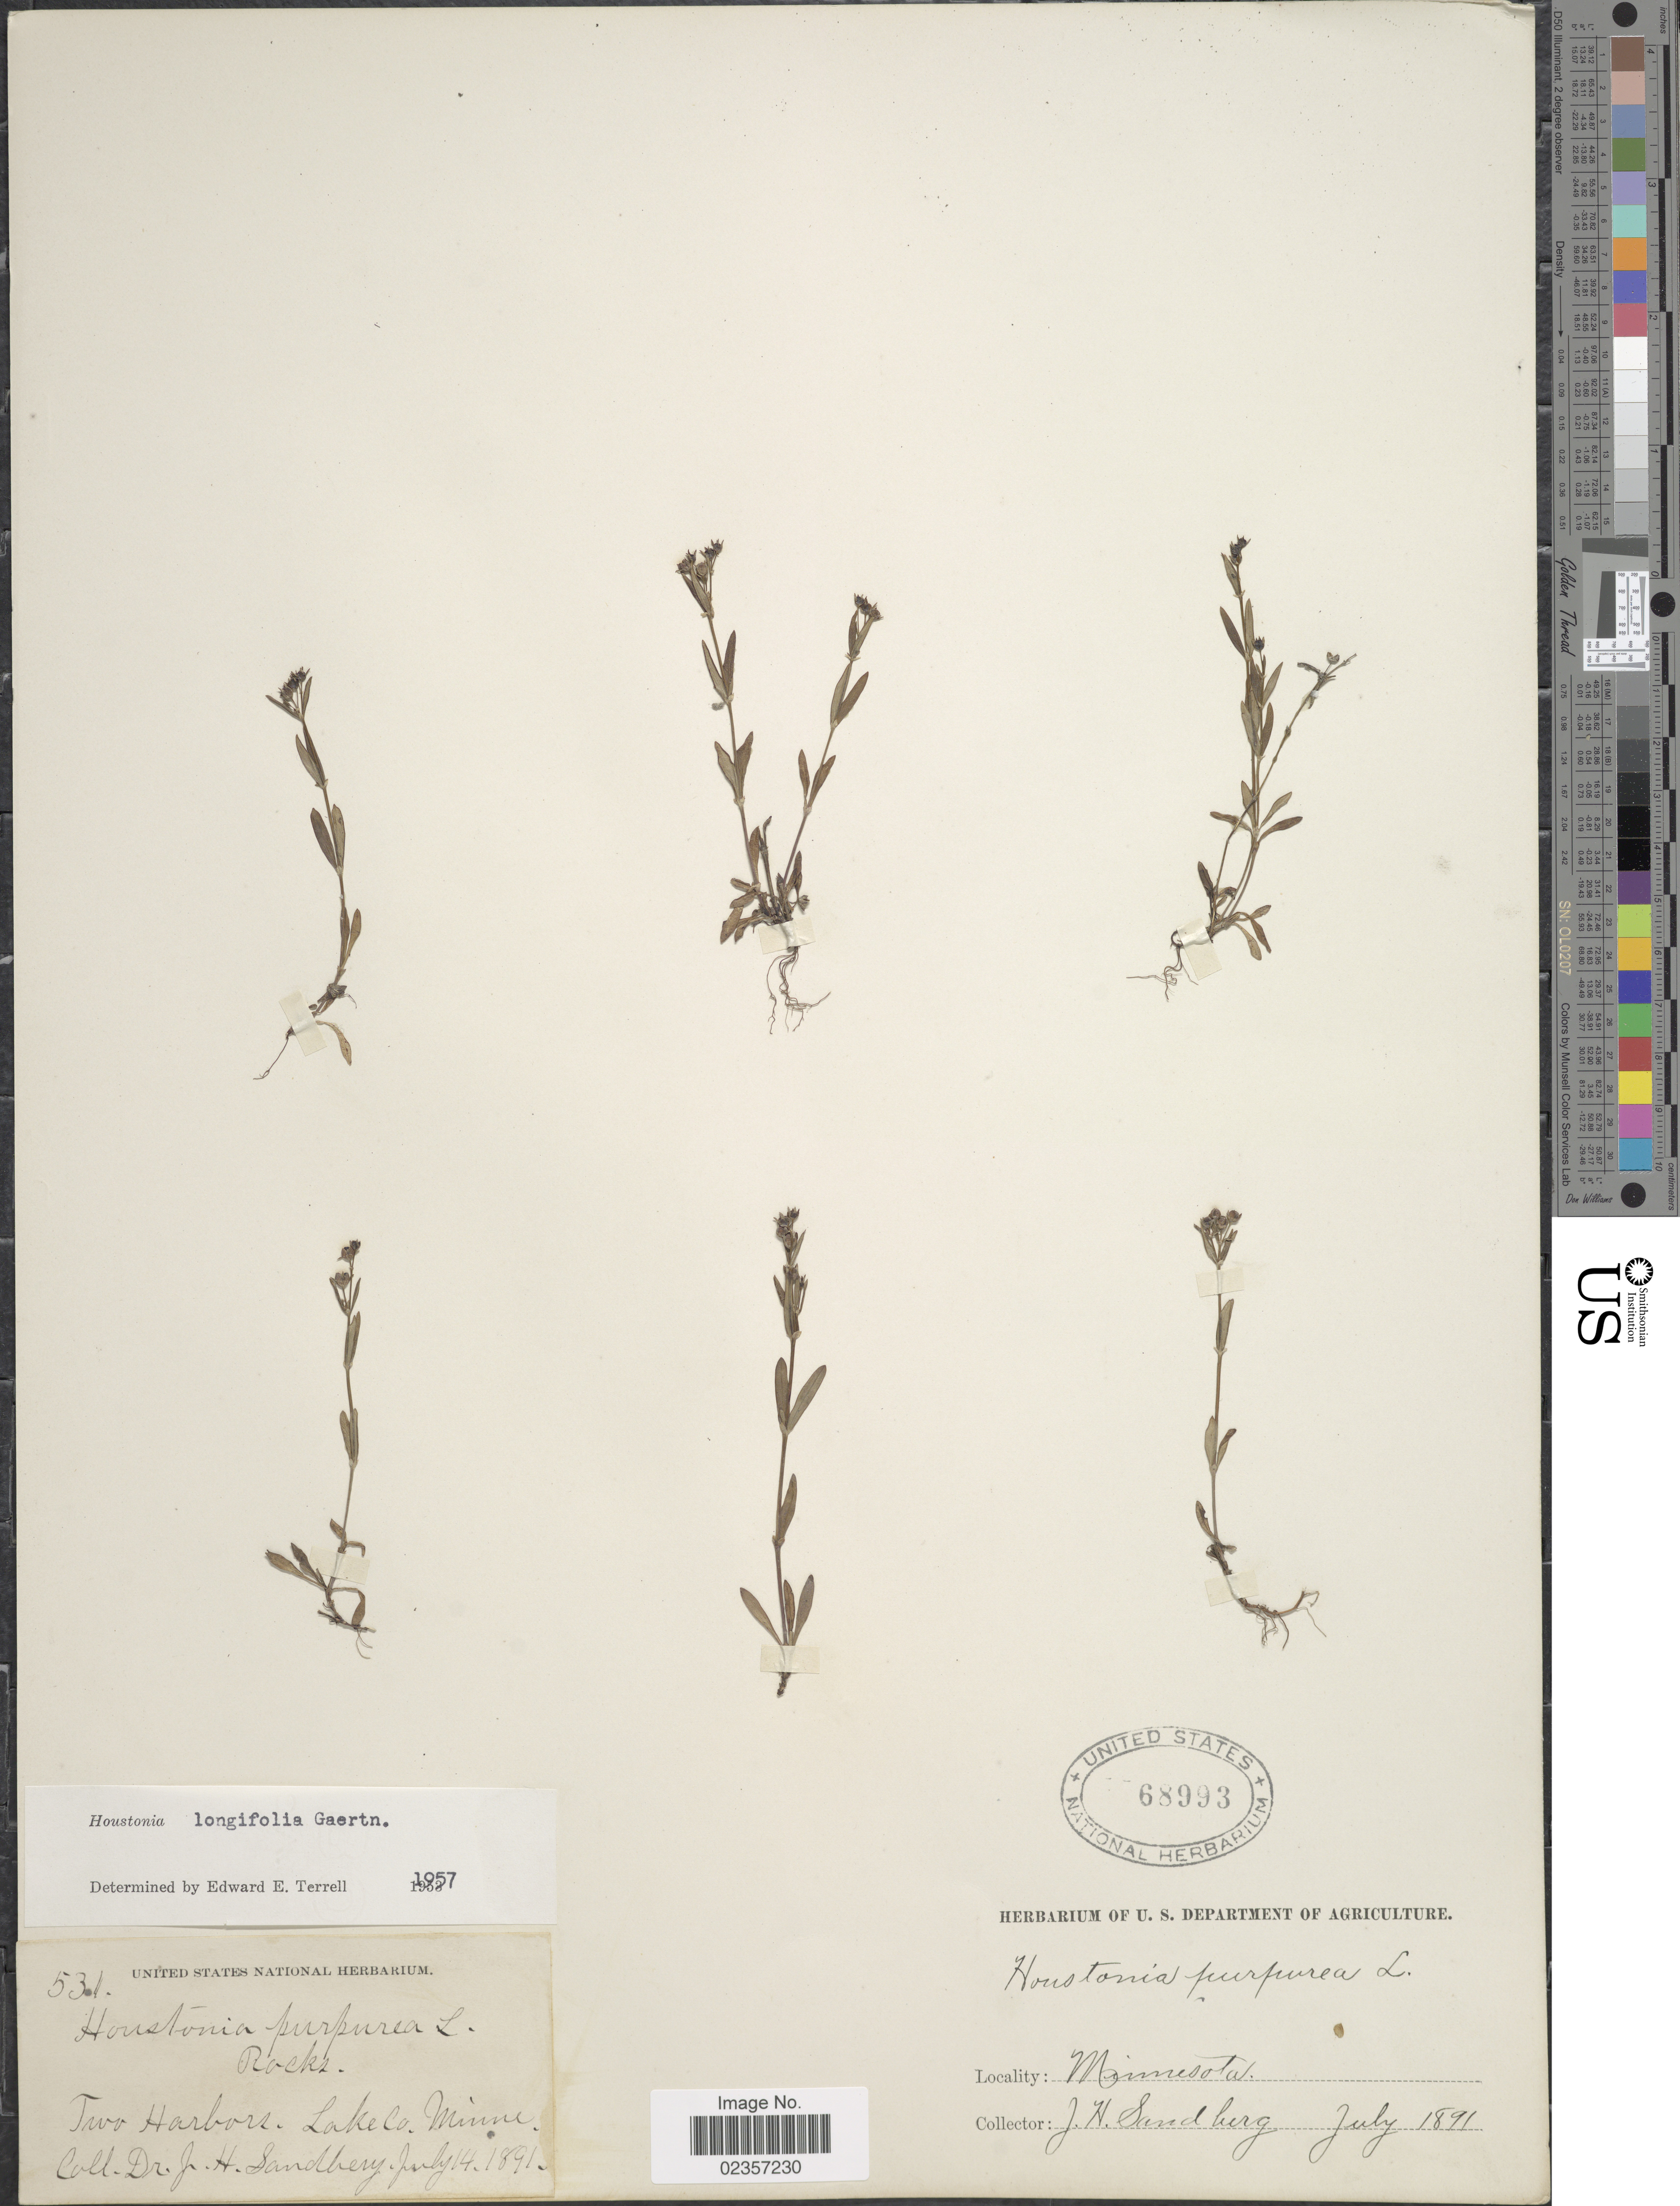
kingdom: Plantae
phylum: Tracheophyta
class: Magnoliopsida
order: Gentianales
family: Rubiaceae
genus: Houstonia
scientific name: Houstonia longifolia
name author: Gaertn.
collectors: J. H. Sandberg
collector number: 531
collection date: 1891-07-14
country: United States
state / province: Minnesota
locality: Two Harborr, Lake Co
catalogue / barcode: US 68993